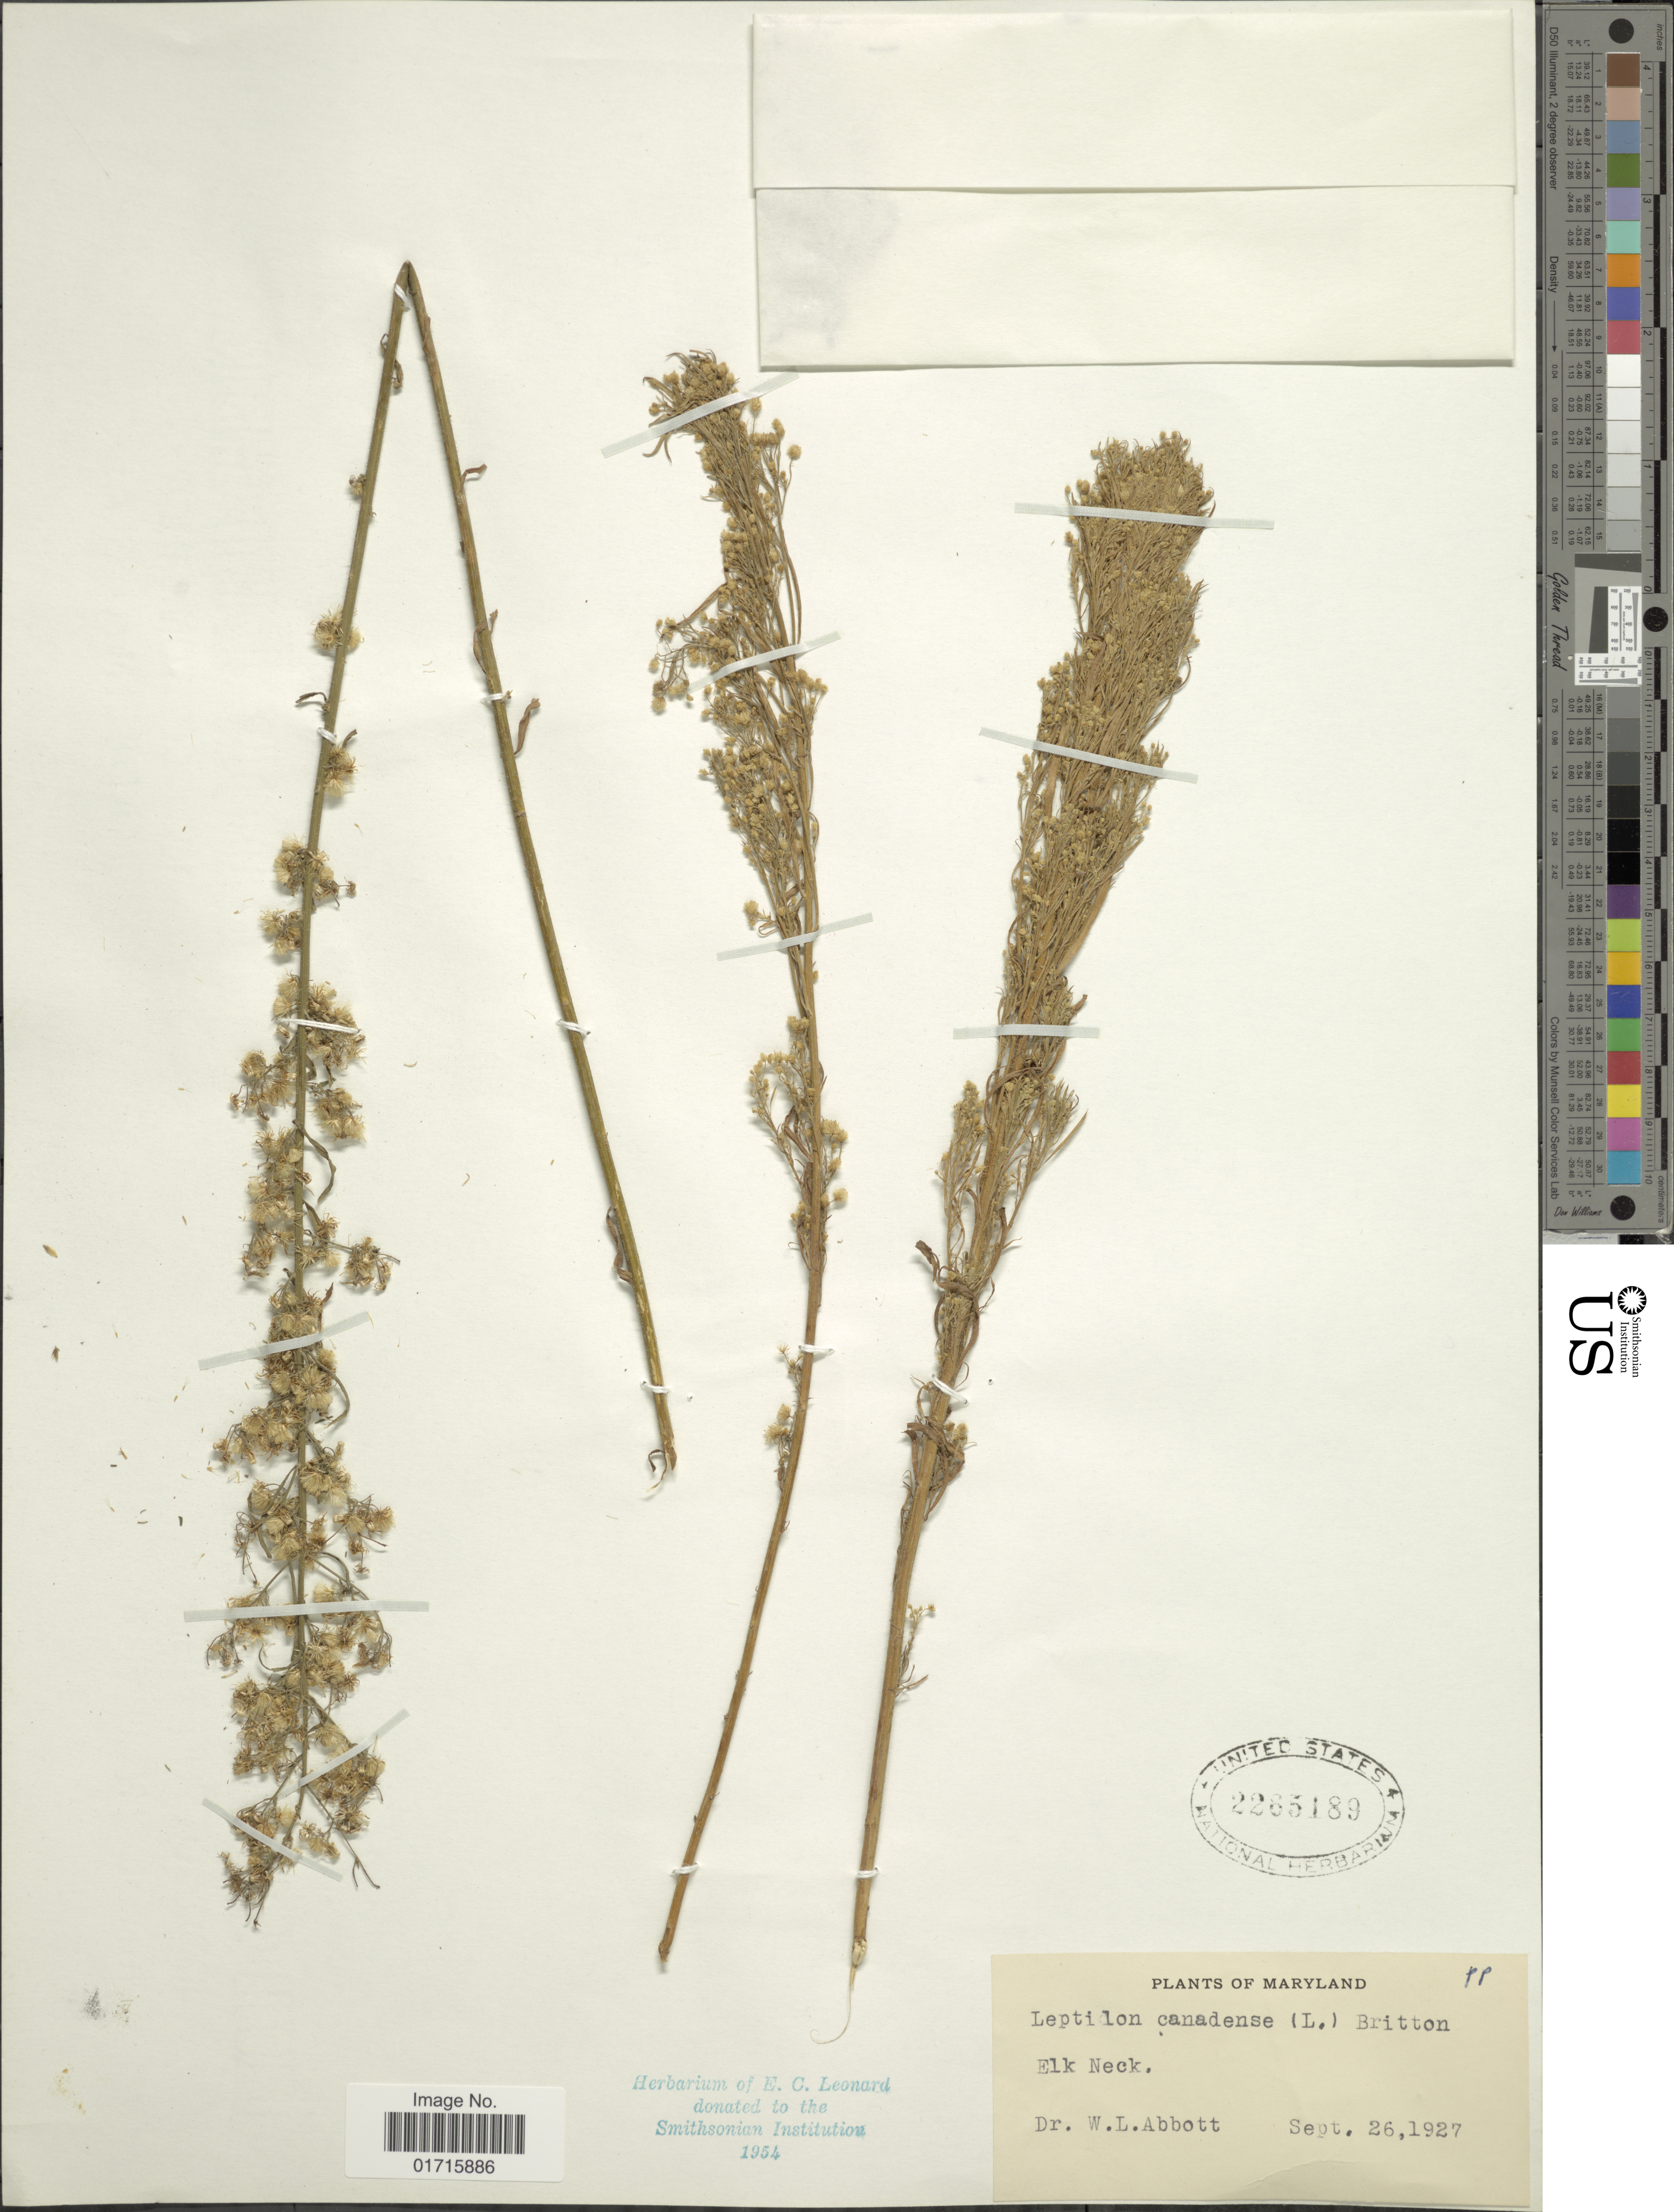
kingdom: Plantae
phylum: Tracheophyta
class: Magnoliopsida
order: Asterales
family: Asteraceae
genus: Conyza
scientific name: Conyza canadensis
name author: (L.) Cronq.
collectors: W. L. Abbott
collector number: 11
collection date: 1927-09-26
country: United States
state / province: Maryland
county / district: Cecil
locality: Elk Neck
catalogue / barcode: US 2265189